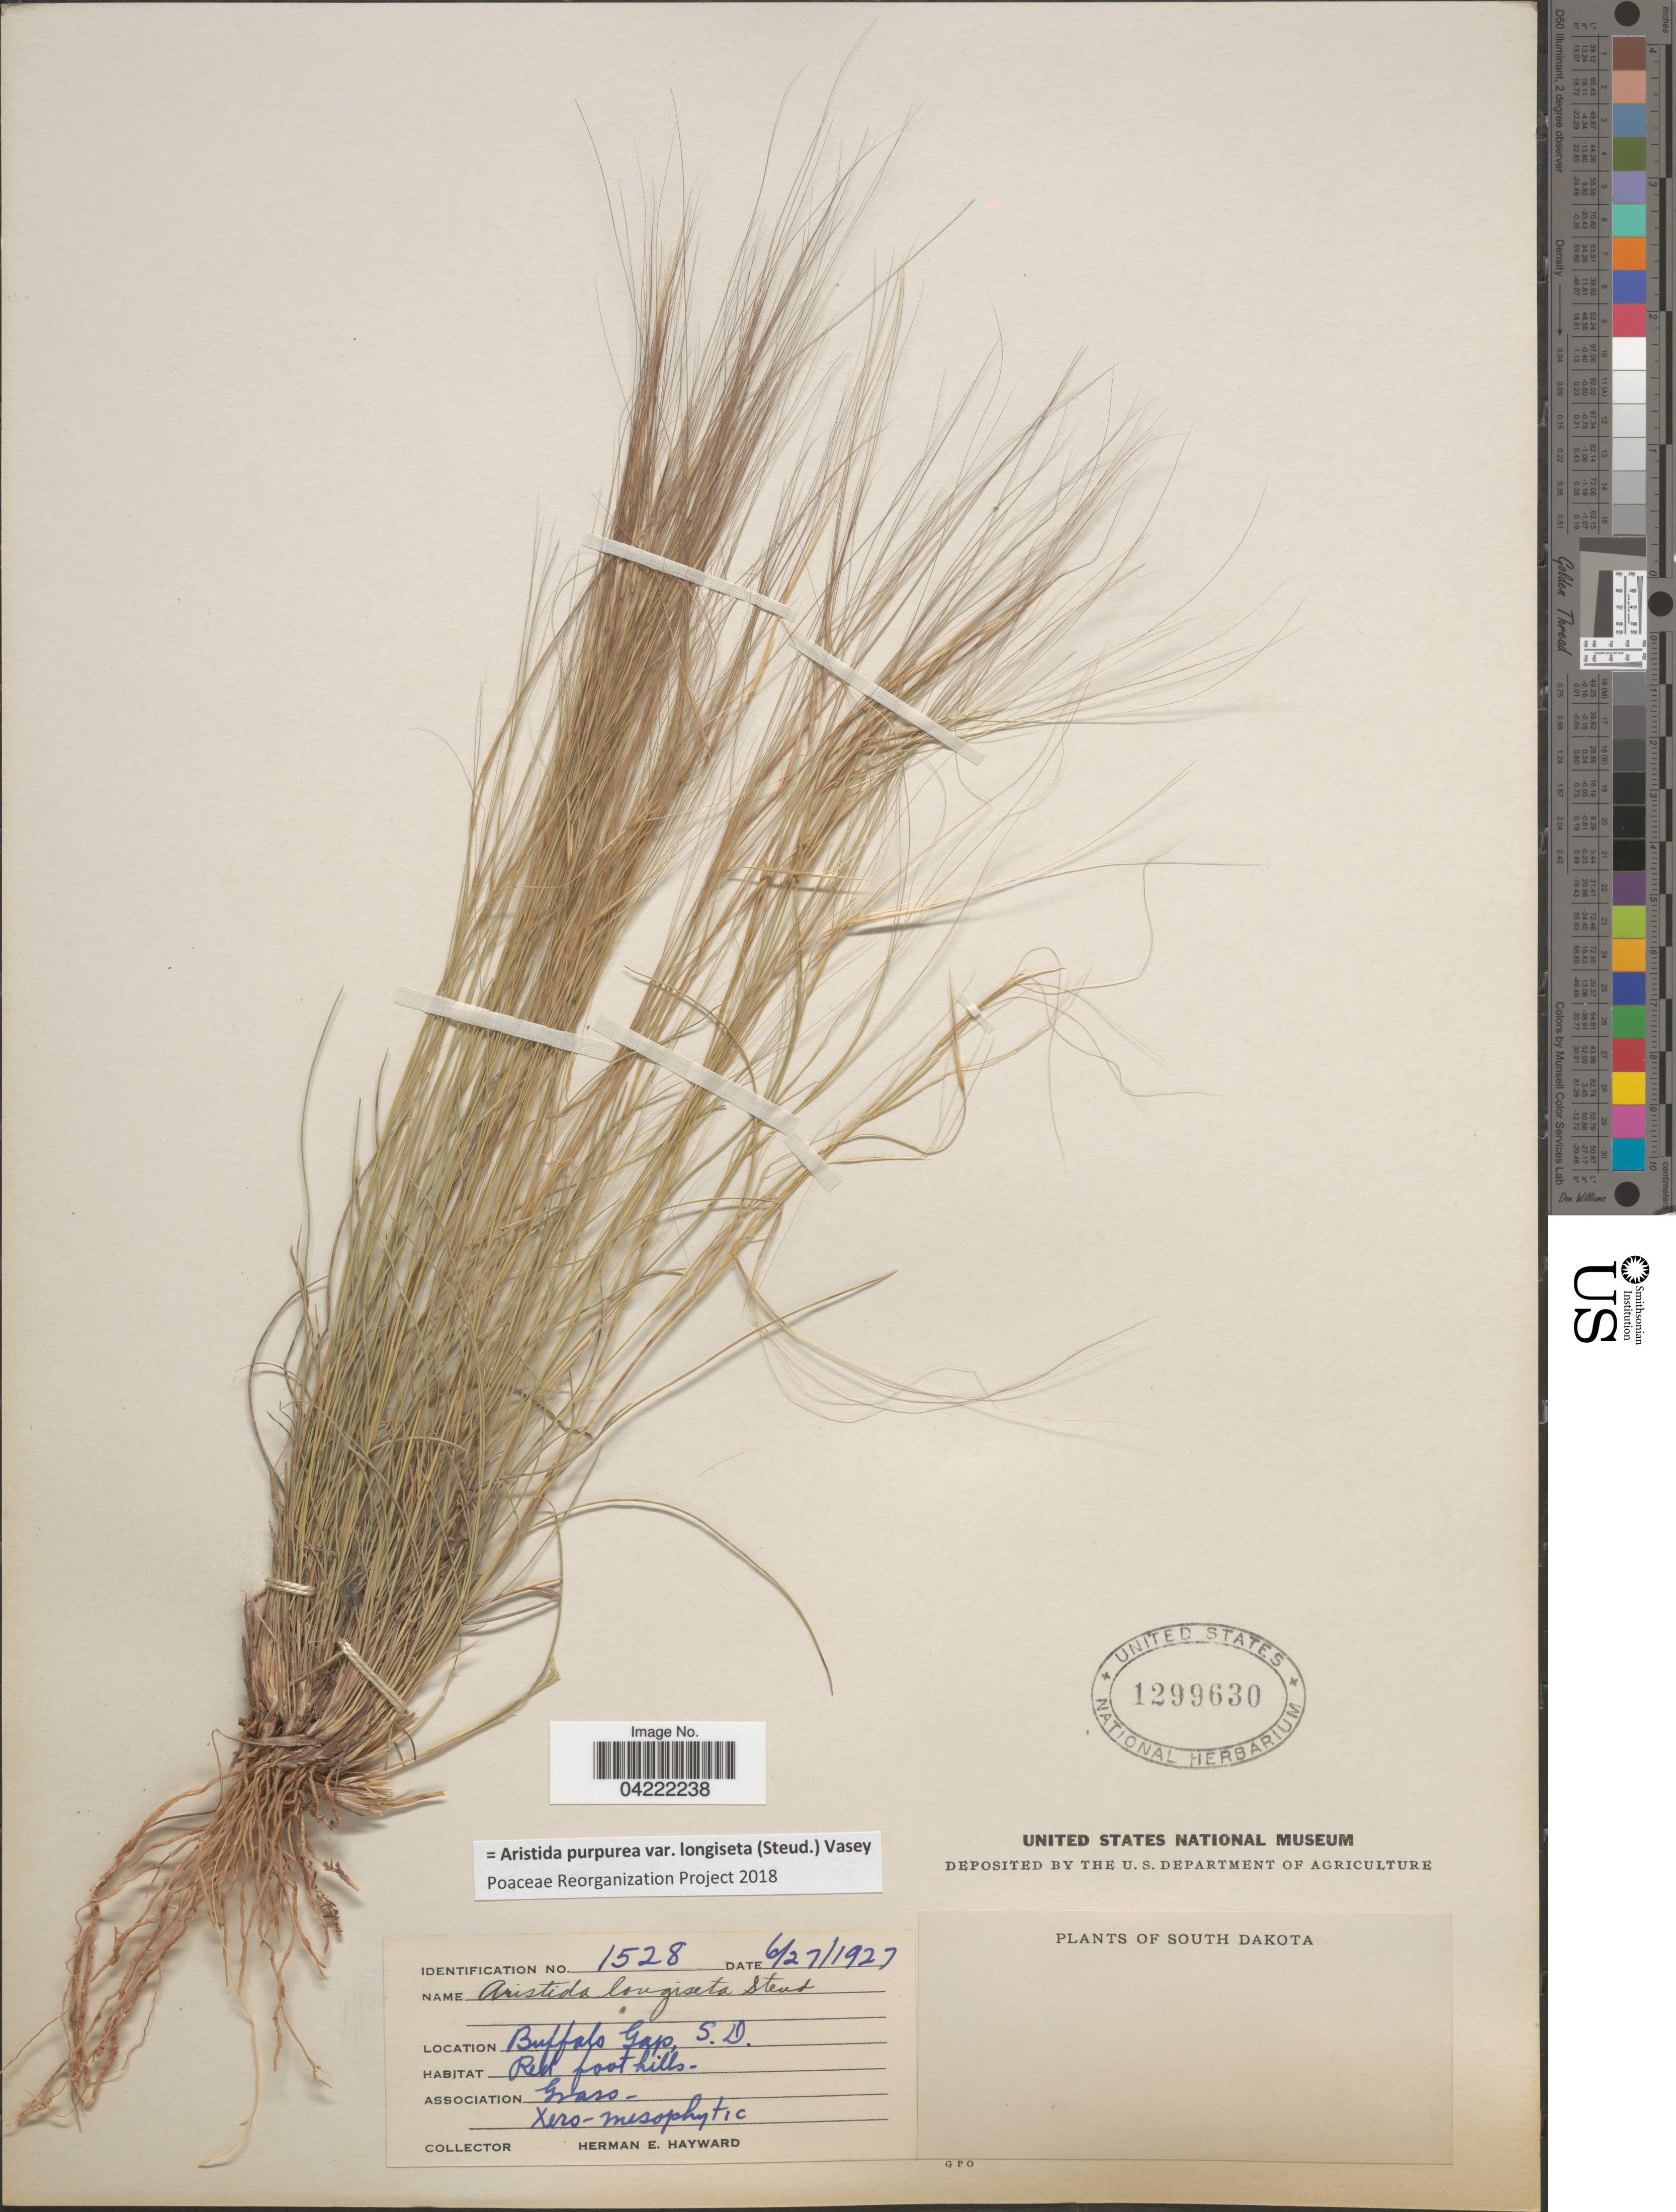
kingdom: Plantae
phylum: Tracheophyta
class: Liliopsida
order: Poales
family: Poaceae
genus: Aristida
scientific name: Aristida purpurea var. longiseta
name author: (Steud.) Vasey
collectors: H. Hayward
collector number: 1528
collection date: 1927-06-27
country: United States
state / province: South Dakota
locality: Buffalo Gap.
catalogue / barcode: US 1299630